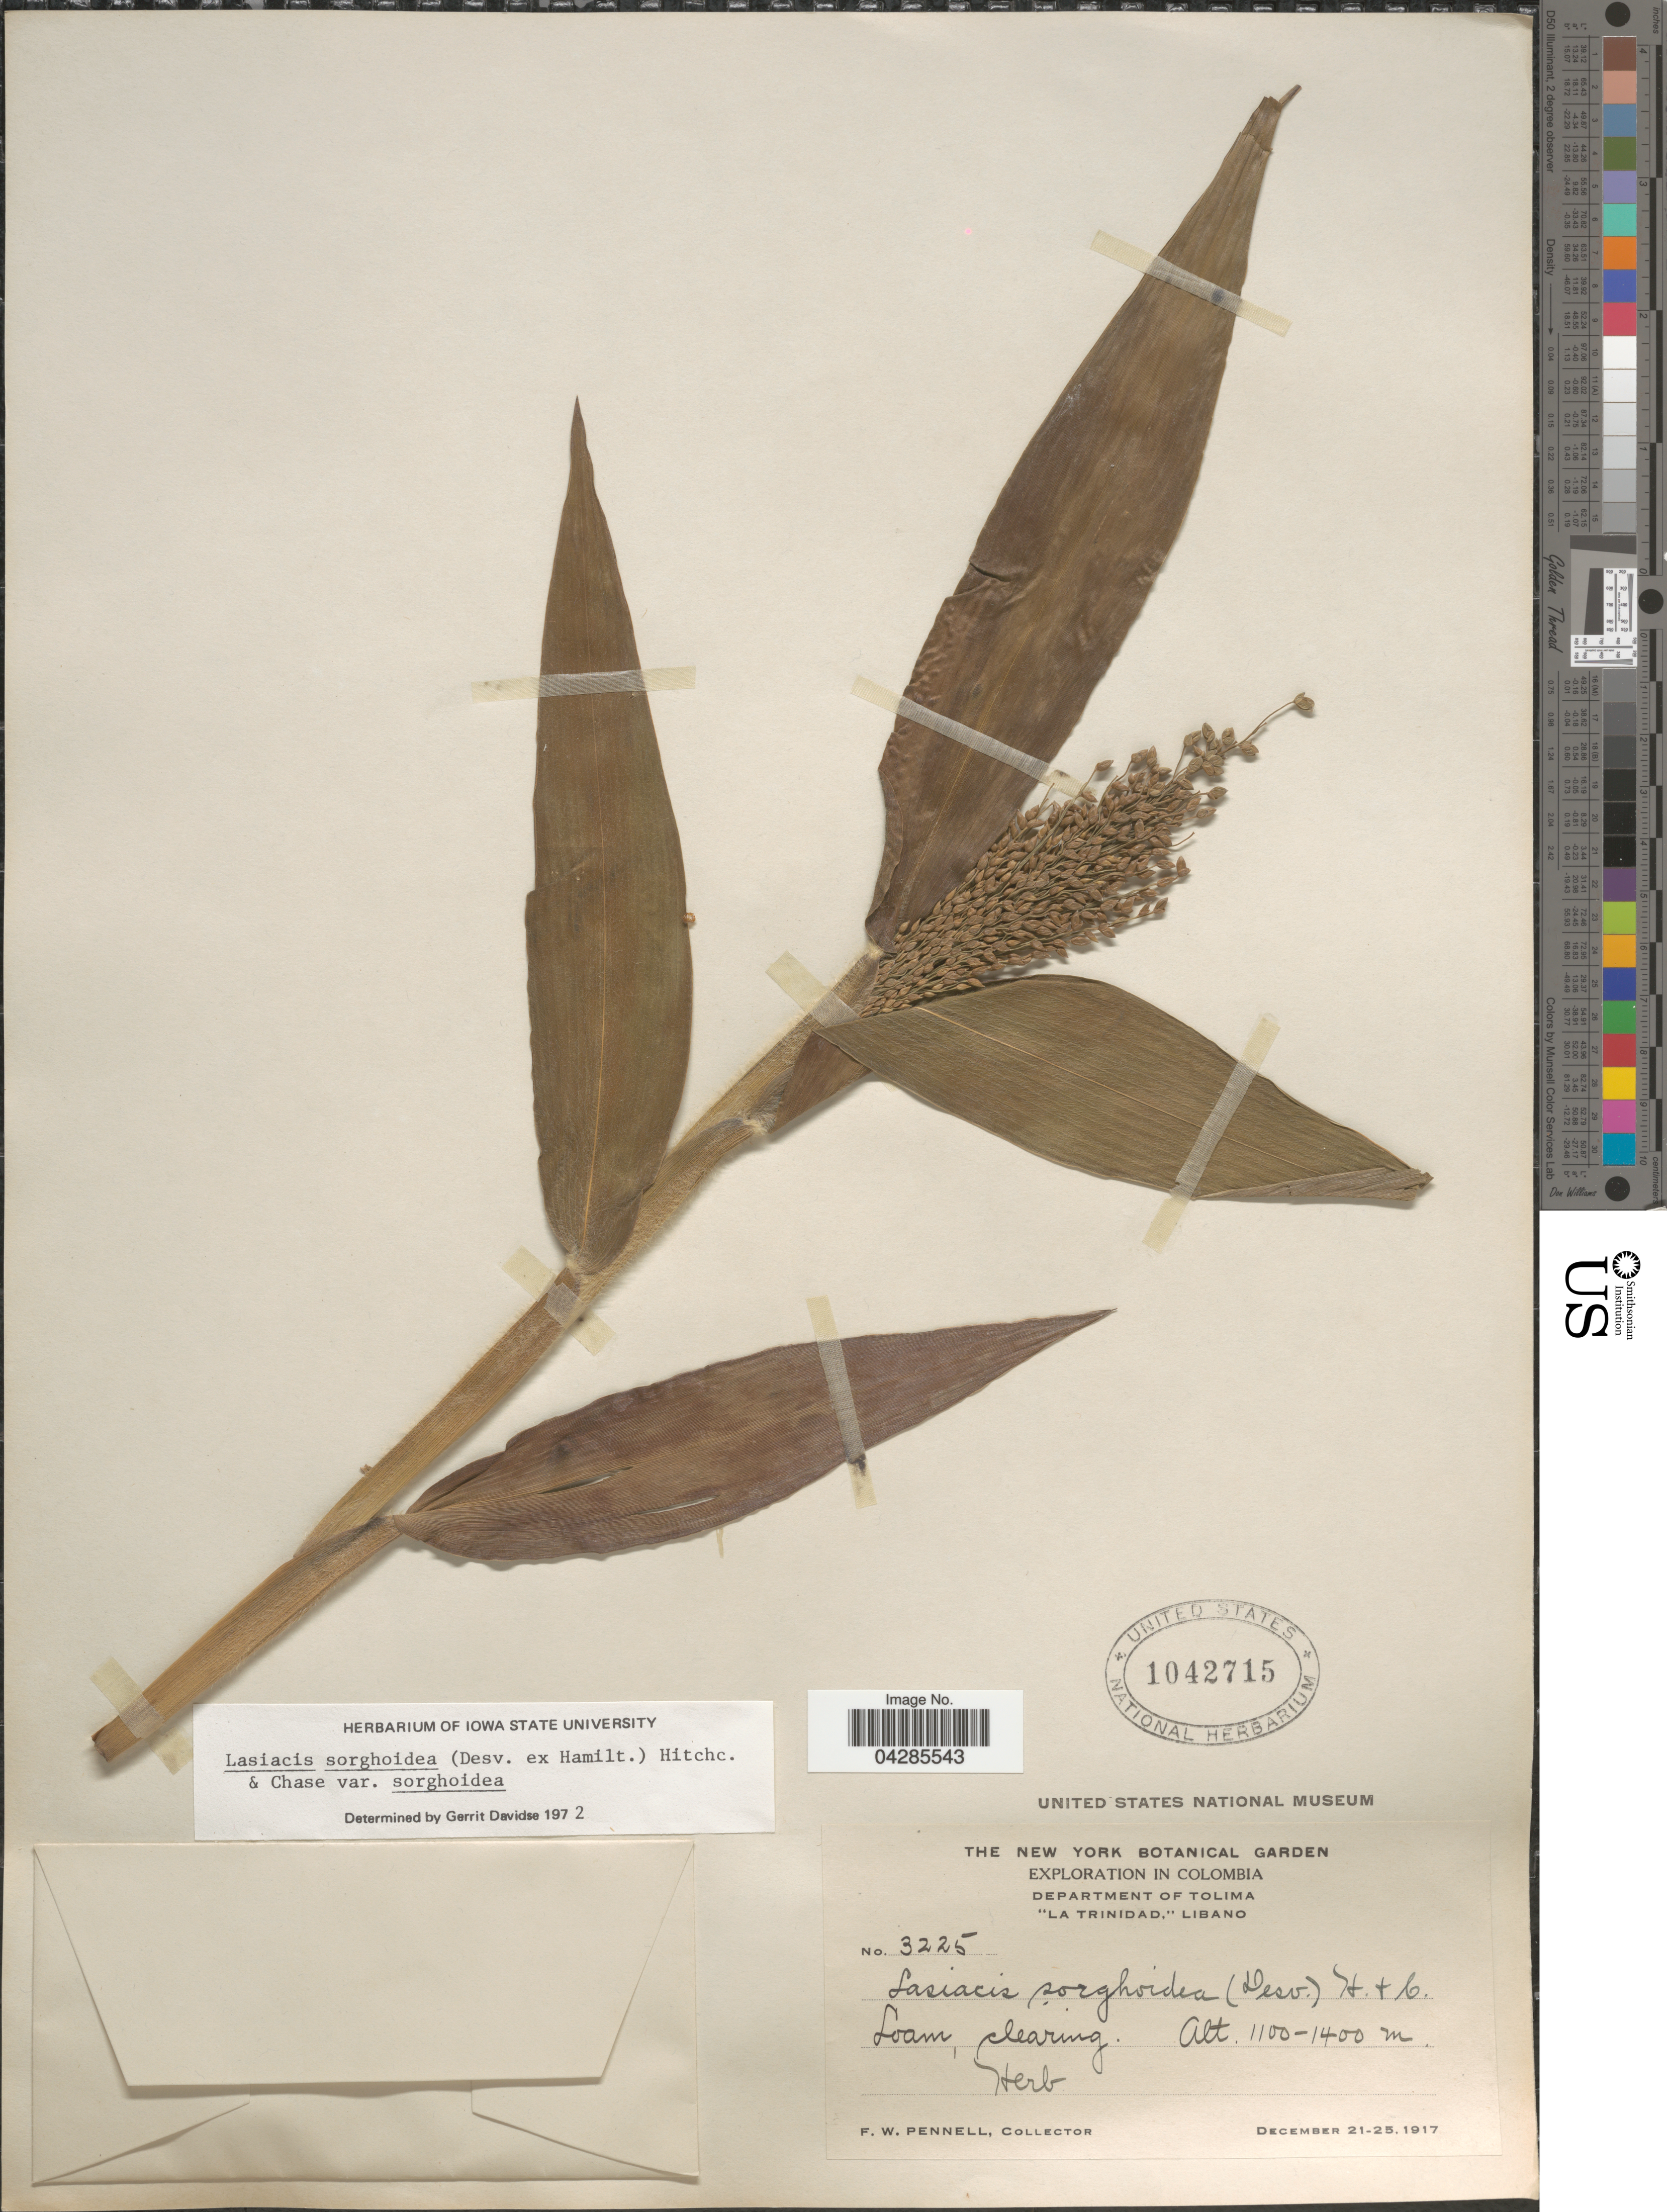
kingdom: Plantae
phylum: Tracheophyta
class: Liliopsida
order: Poales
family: Poaceae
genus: Lasiacis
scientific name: Lasiacis sorghoidea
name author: (Desv. ex Ham.) Hitchc. & Chase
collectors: F. W. Pennell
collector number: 3225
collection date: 1917-12-21/1917-12-25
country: Colombia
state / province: Tolima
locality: Exploration in Colombia. Department of Tolima. "La Trinidad," Libano.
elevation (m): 1100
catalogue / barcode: US 1042715